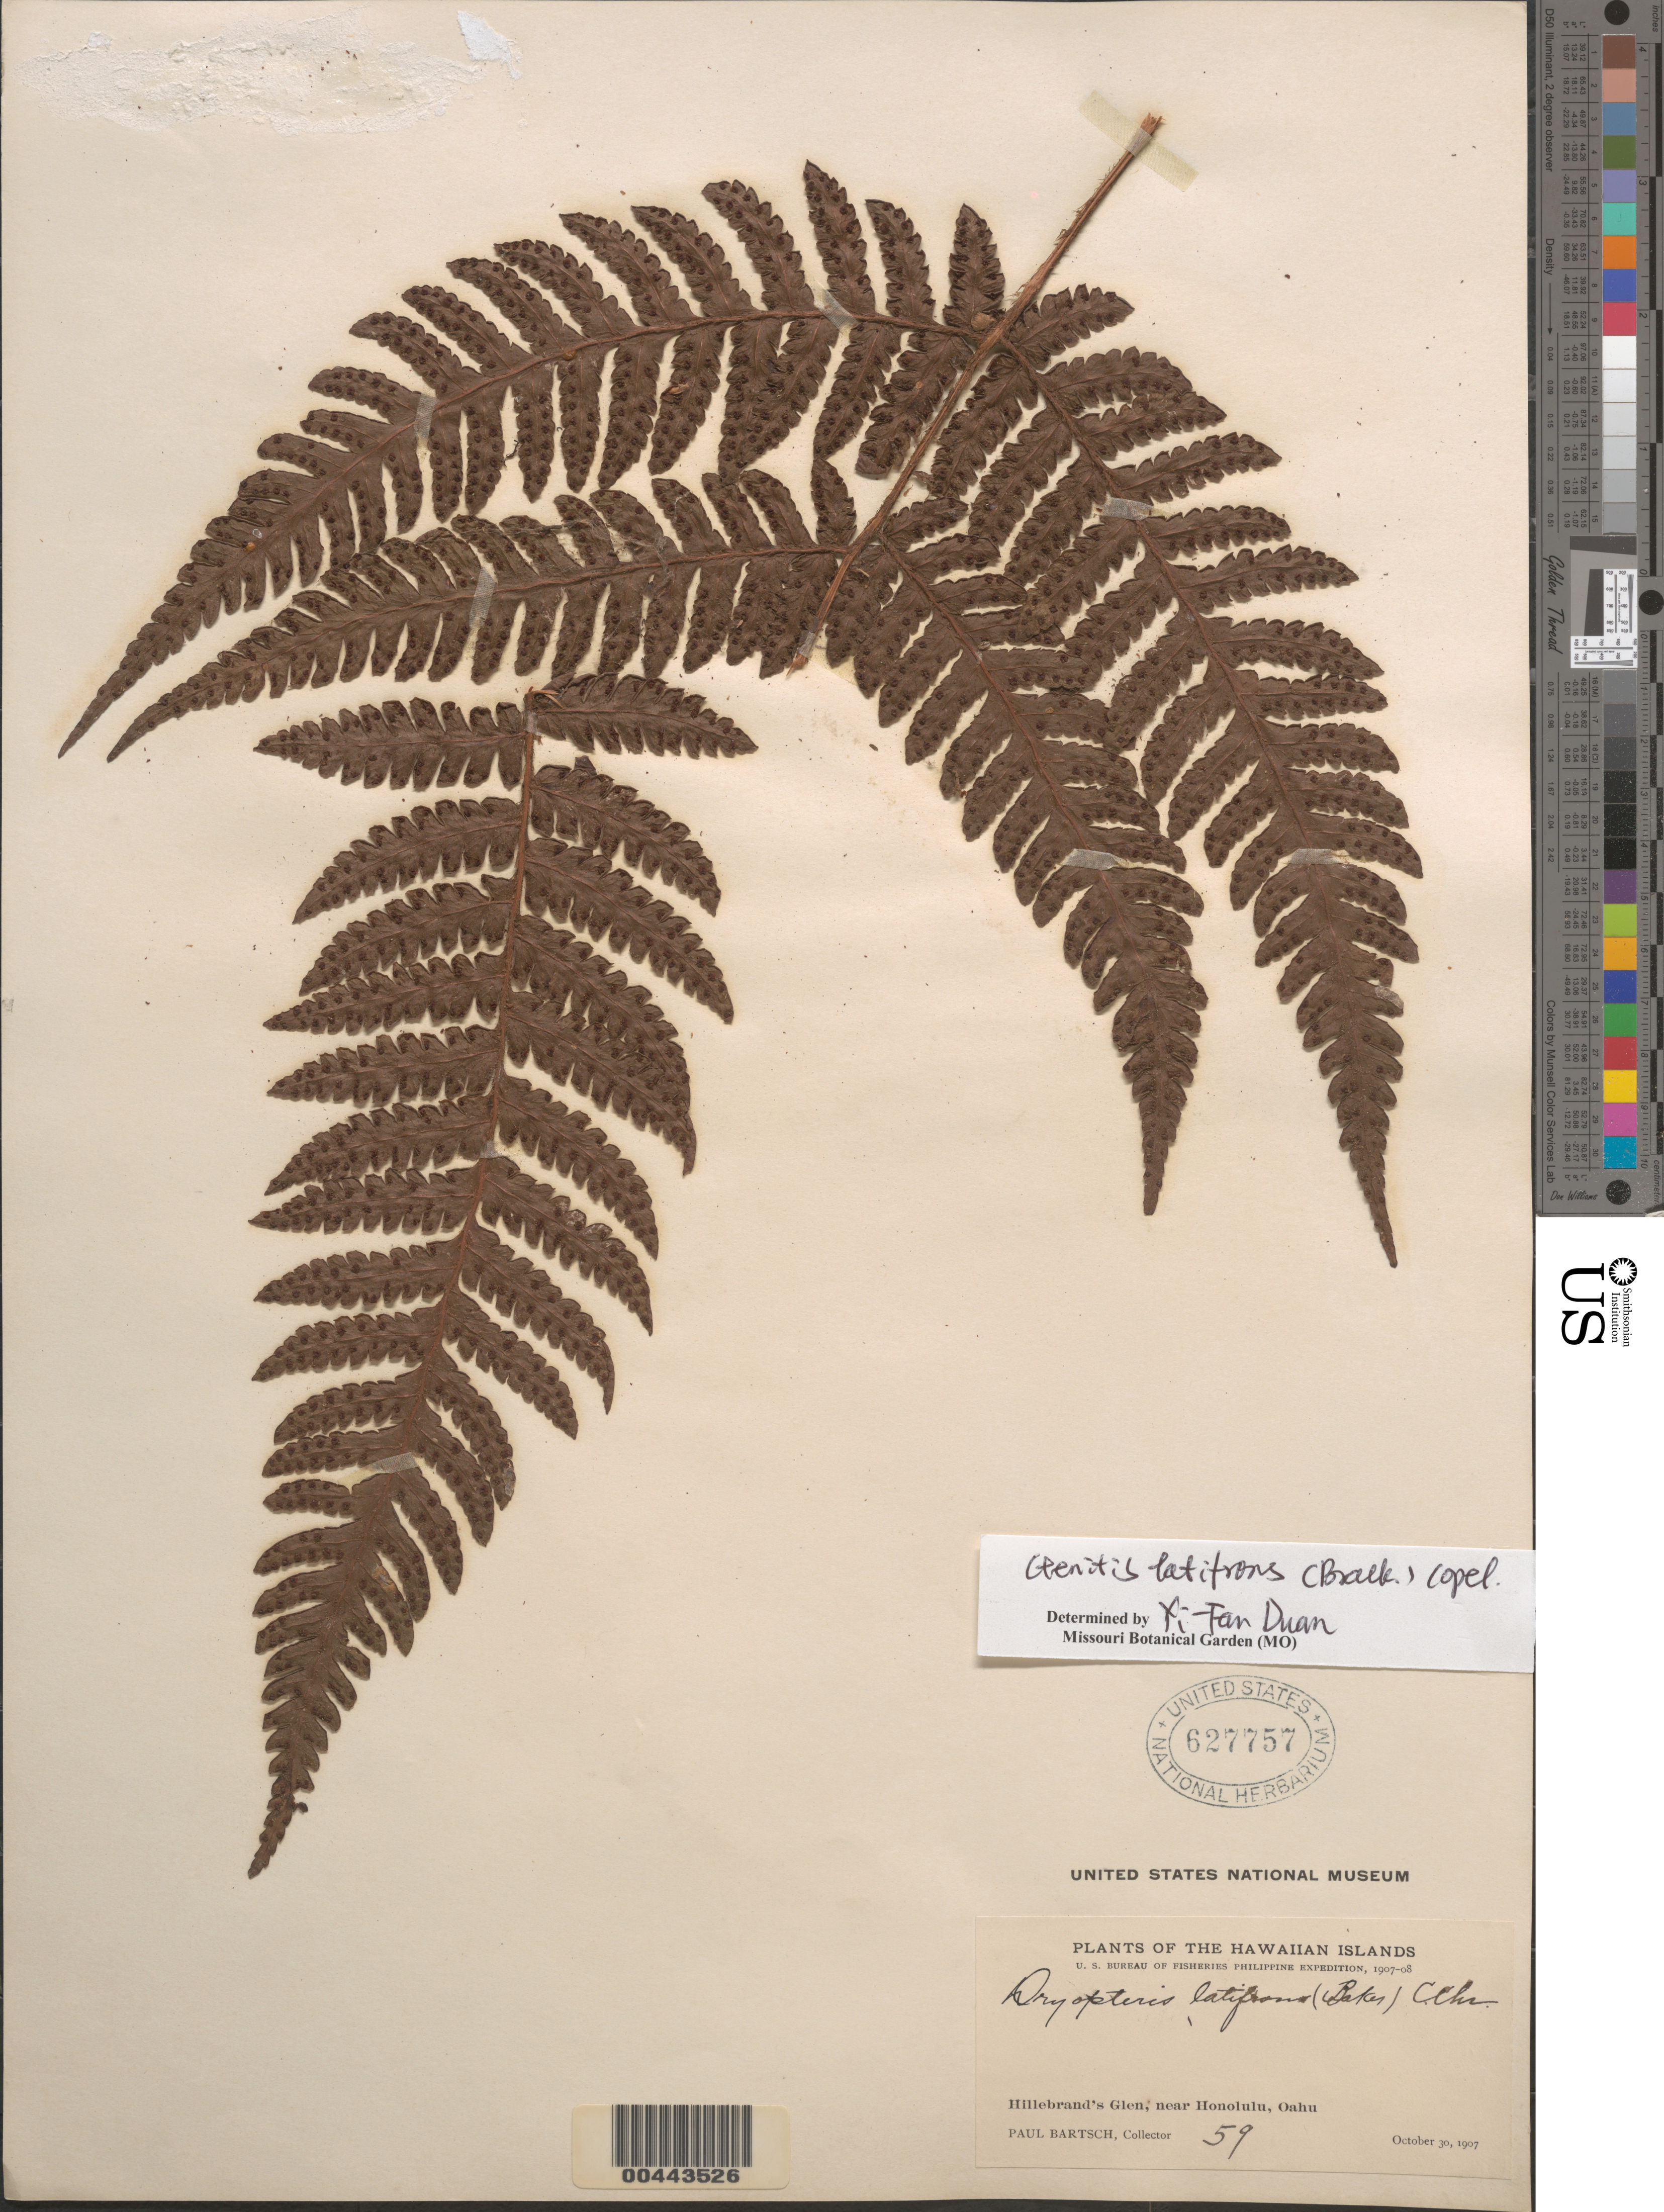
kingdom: Plantae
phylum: Tracheophyta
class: Polypodiopsida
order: Polypodiales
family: Dryopteridaceae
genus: Ctenitis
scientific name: Ctenitis latifrons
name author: (Brack.) Copel.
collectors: P. Bartsch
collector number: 59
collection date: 1907-10-30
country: United States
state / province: Hawaii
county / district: Honolulu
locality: The Hawaiian Islands. Hillebrand's Glen, near Honolulu, Oahu.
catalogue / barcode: US 627757